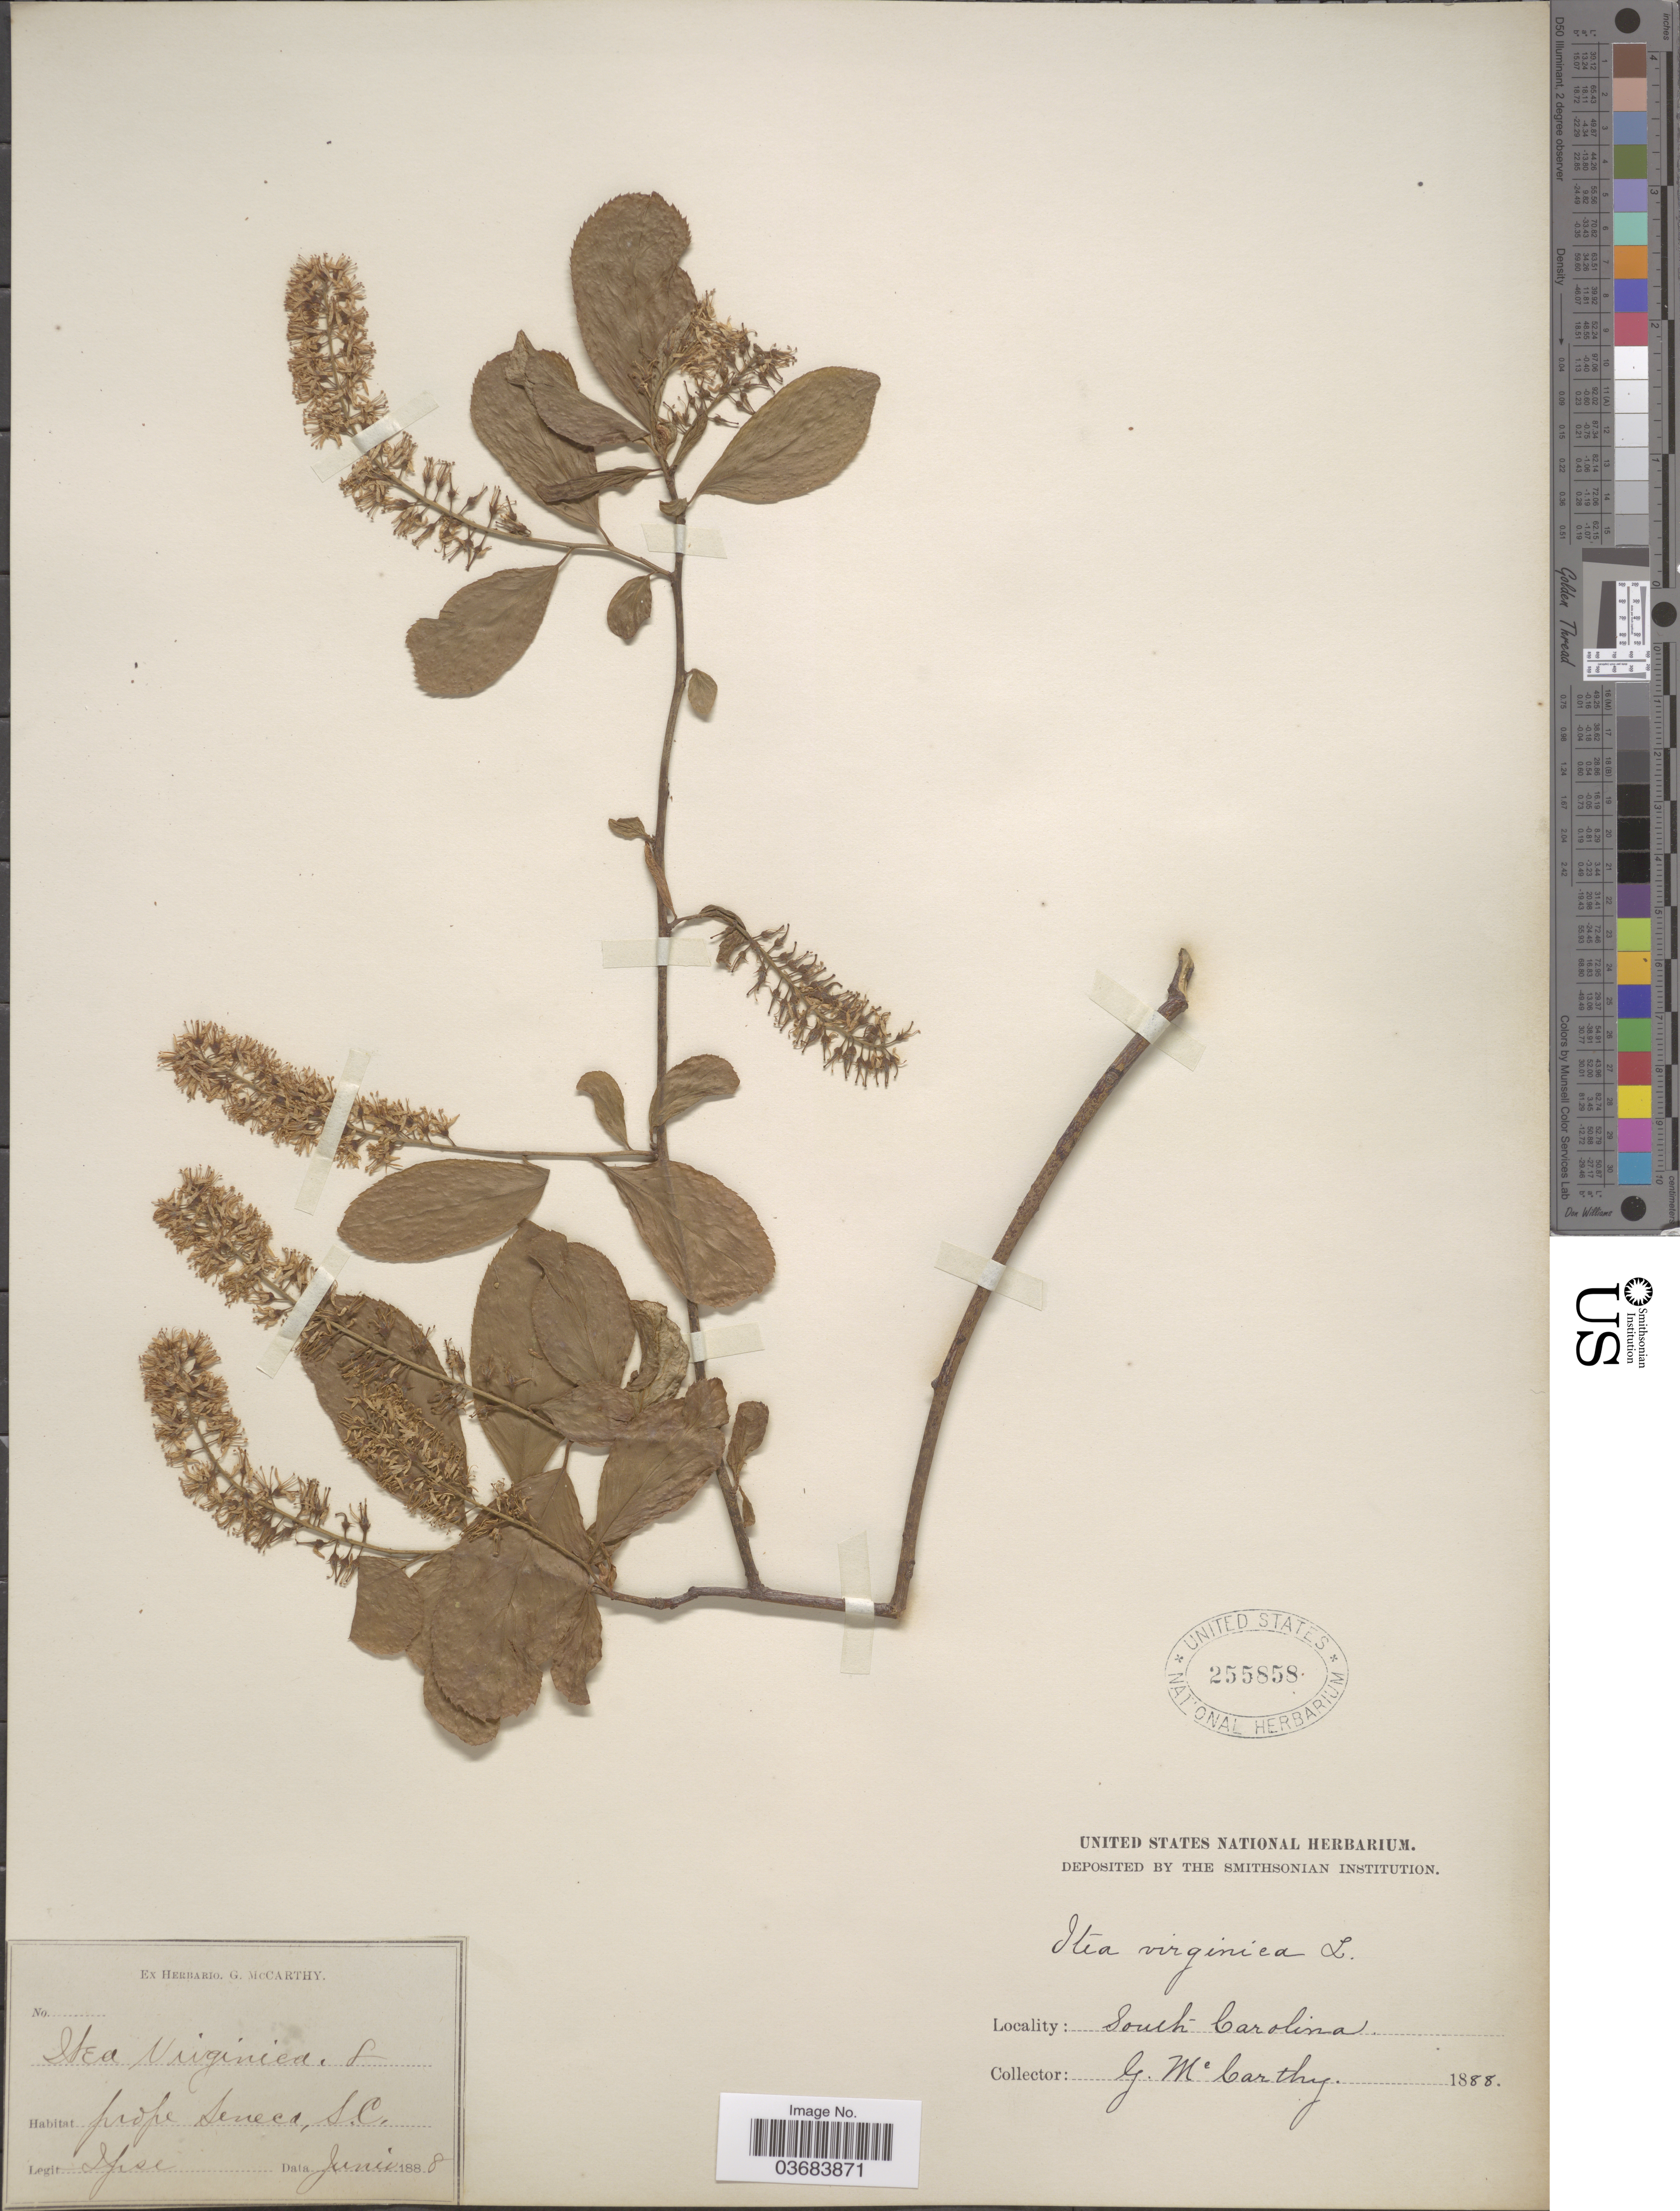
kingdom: Plantae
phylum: Tracheophyta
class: Magnoliopsida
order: Saxifragales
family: Iteaceae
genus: Itea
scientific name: Itea virginica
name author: L.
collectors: G. McCarthy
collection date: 1888-06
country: United States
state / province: South Carolina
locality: Prope Seneca.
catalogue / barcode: US 255858